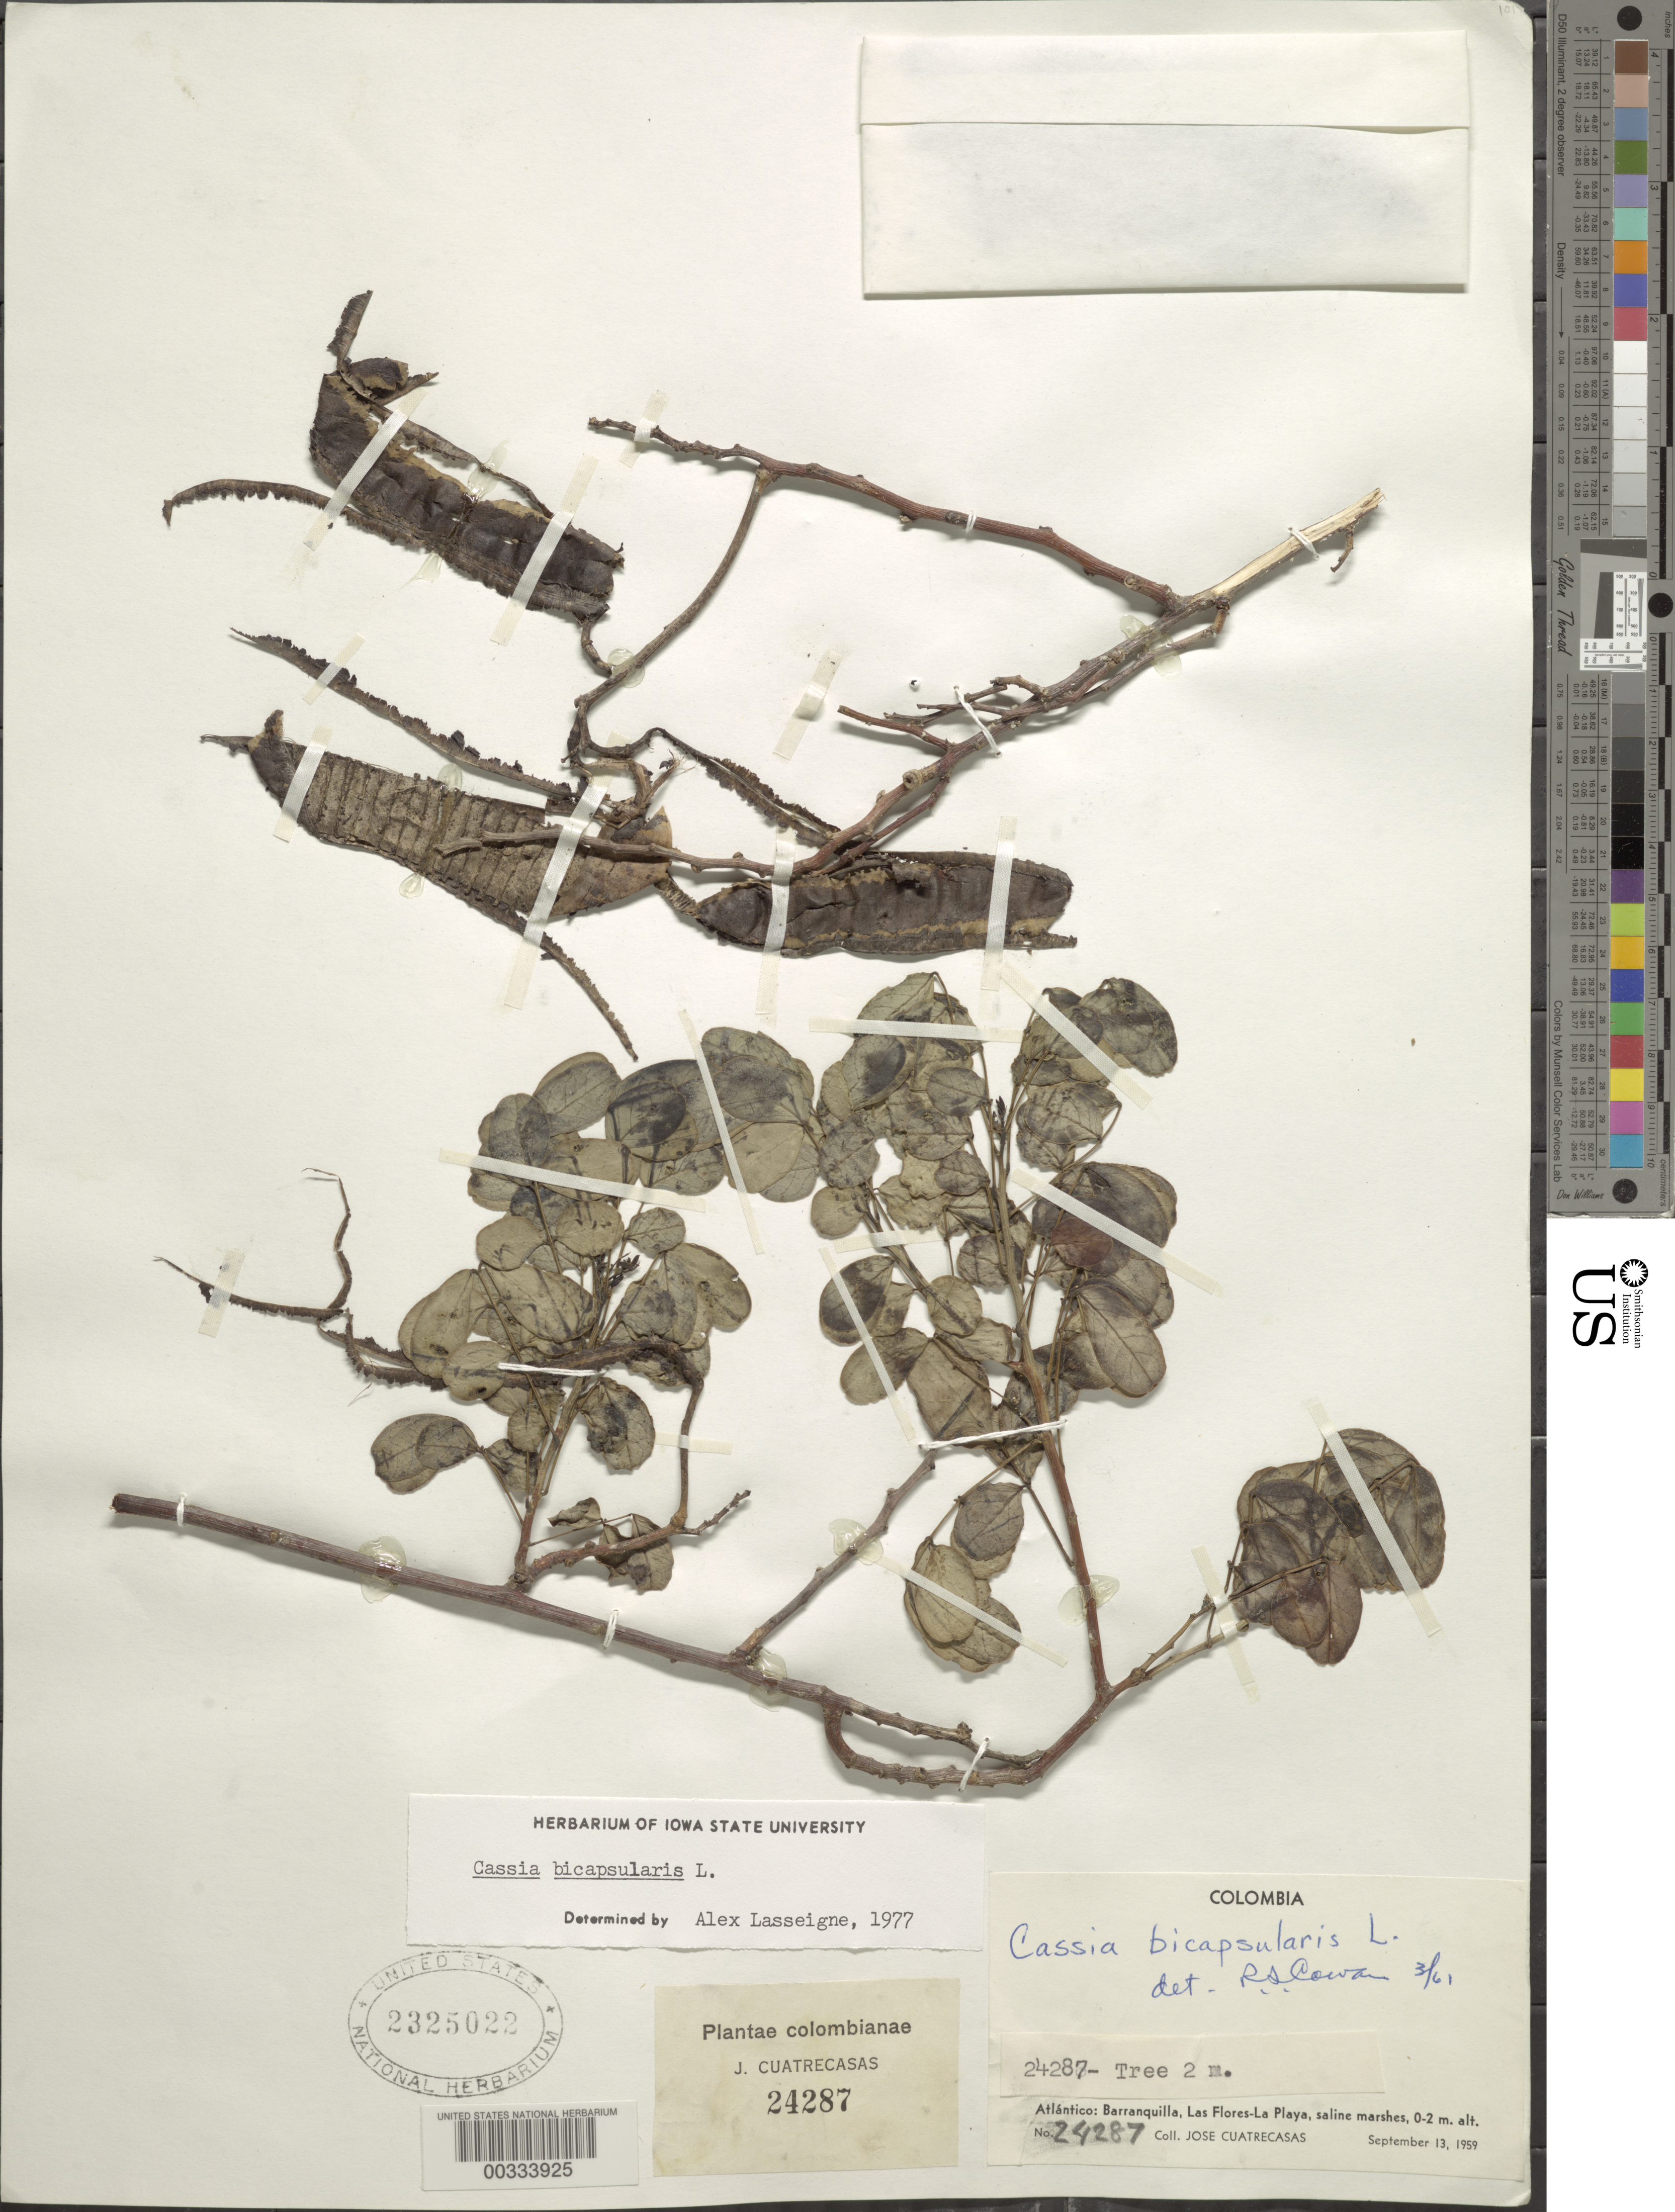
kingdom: Plantae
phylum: Tracheophyta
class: Magnoliopsida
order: Fabales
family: Fabaceae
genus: Senna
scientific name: Senna bicapsularis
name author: (L.) Roxb.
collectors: J. Cuatrecasas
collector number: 24287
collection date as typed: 13 Sep 1959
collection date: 1959-09-13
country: Colombia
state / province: Atlántico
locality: Barranquilla, Las Flores - La Playa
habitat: Saline marshes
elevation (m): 0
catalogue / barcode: US 2325022